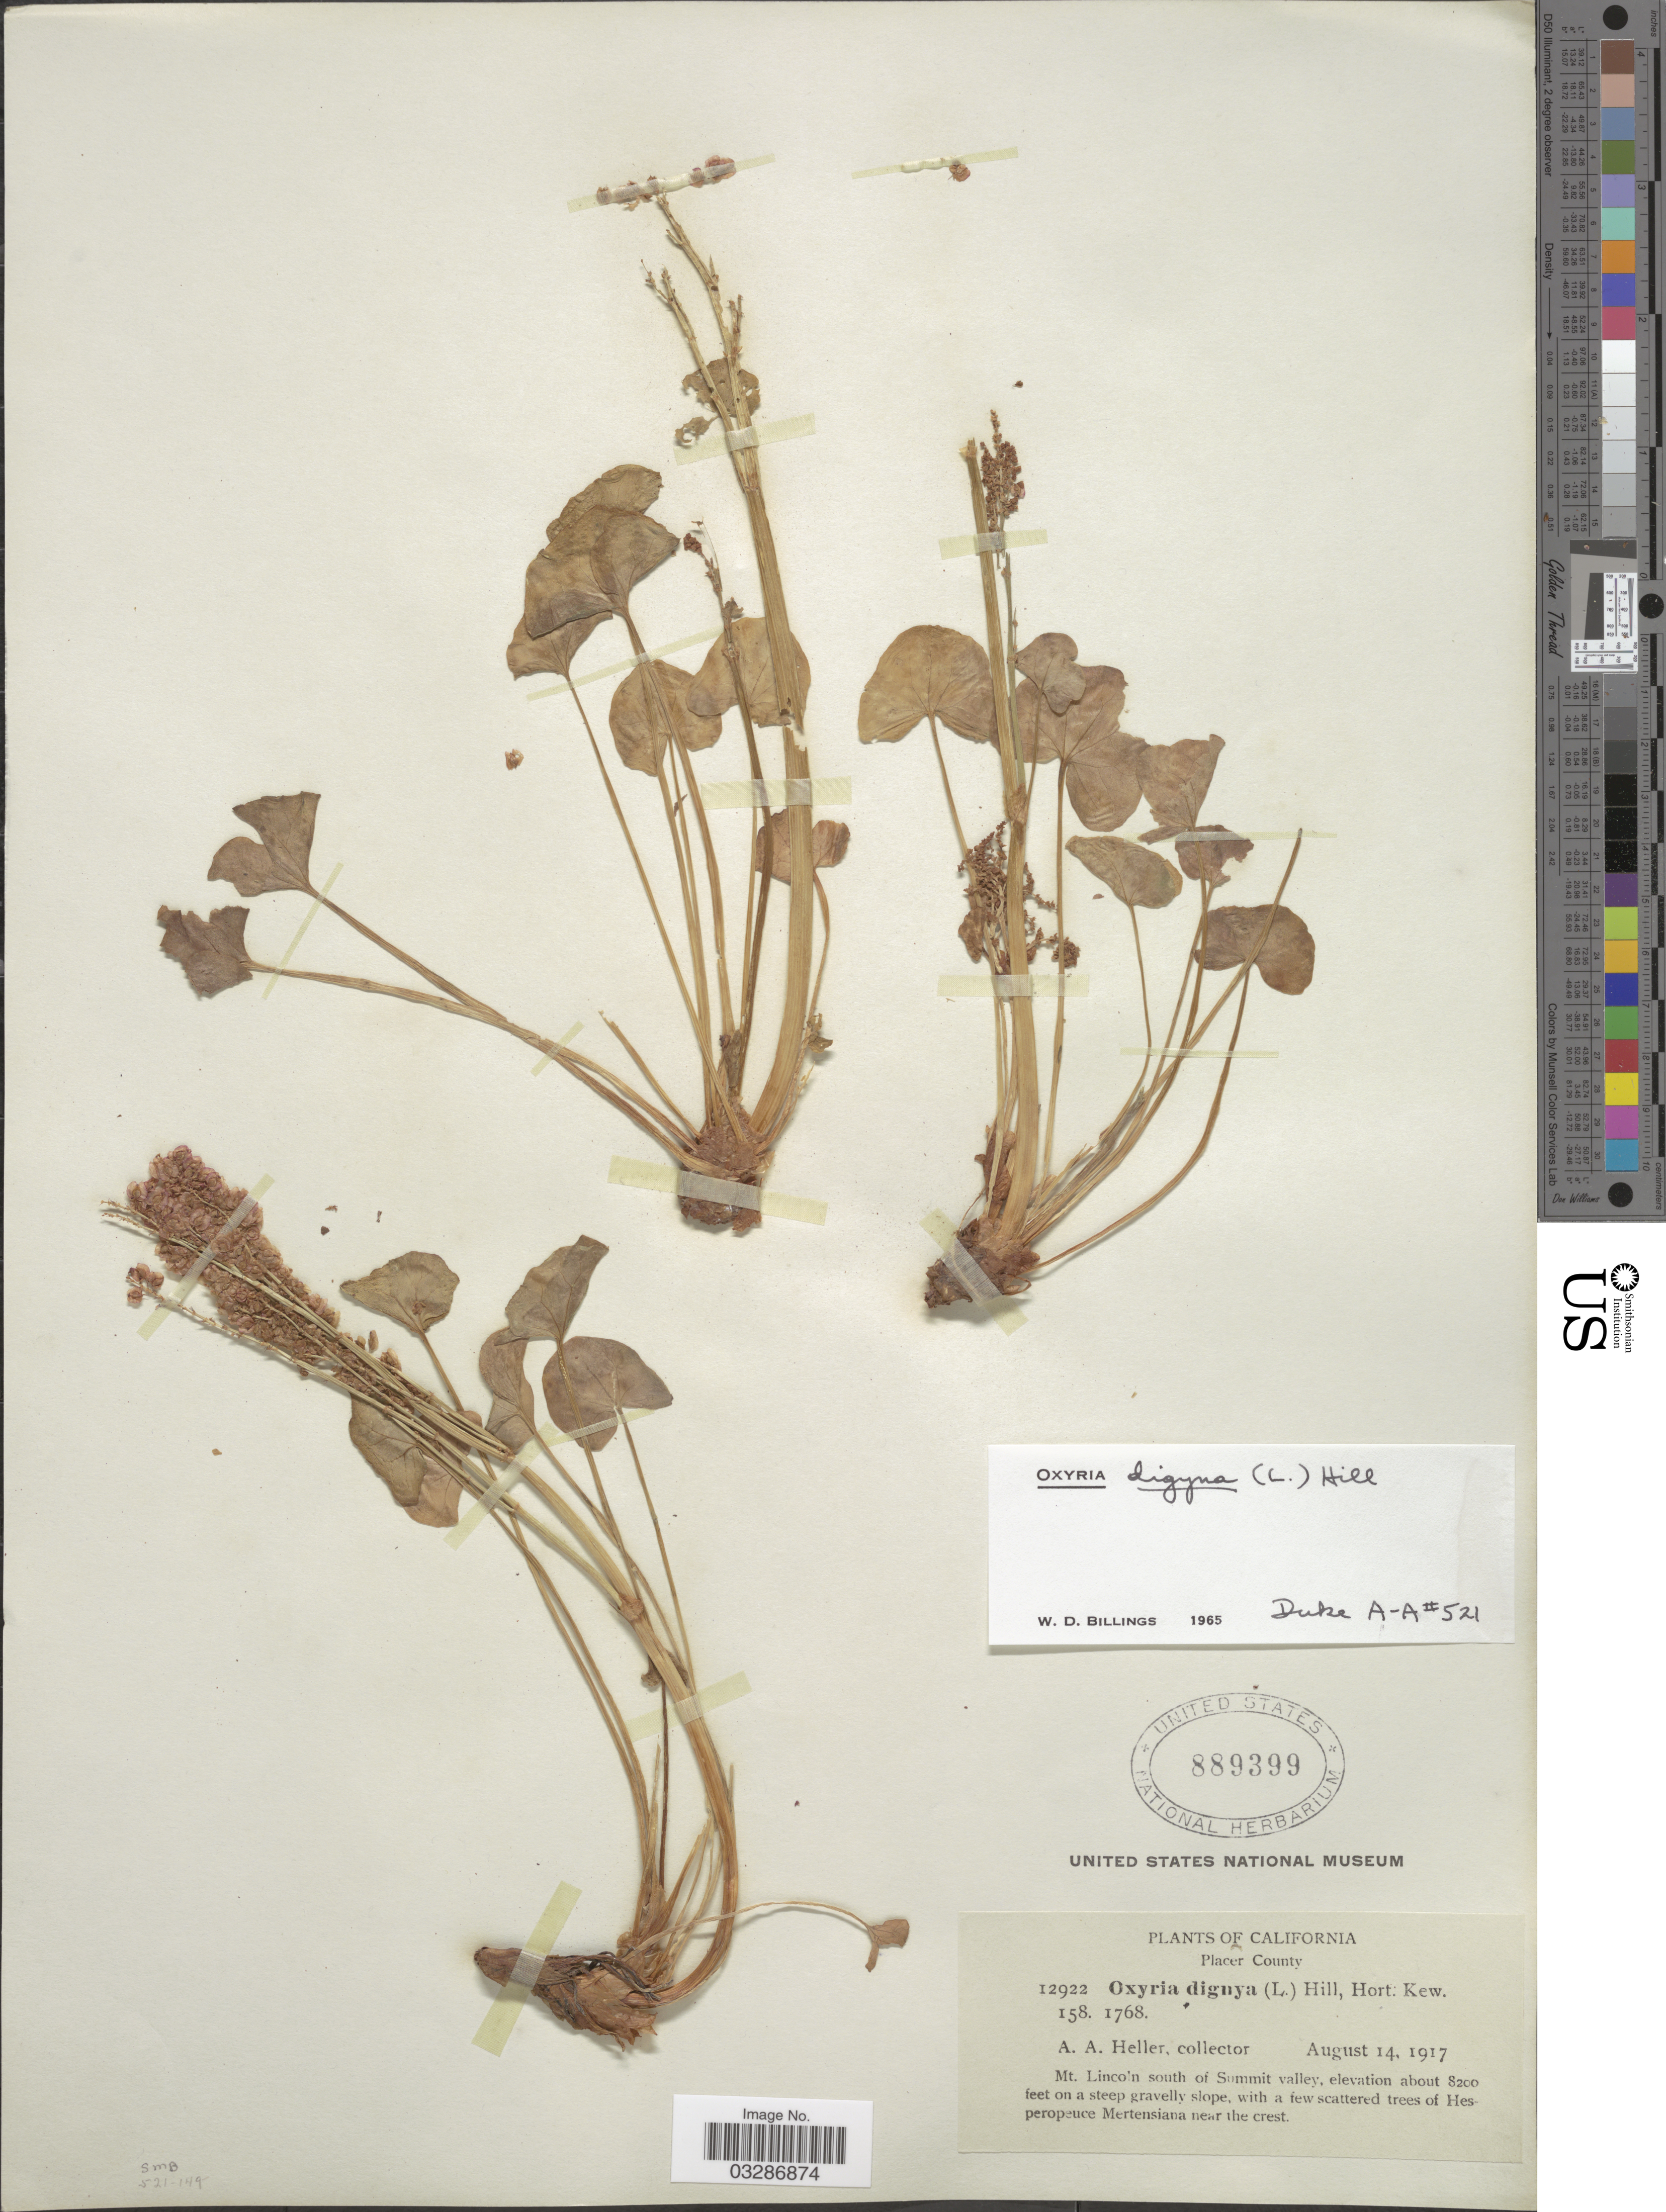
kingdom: Plantae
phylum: Tracheophyta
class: Magnoliopsida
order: Caryophyllales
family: Polygonaceae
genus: Oxyria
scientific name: Oxyria digyna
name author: (L.) Hill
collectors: A. A. Heller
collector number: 12922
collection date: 1917-08-14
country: United States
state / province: California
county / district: Placer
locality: Placer County. Mt. Lincoln south of Summit valley.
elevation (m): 2499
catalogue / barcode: US 889399